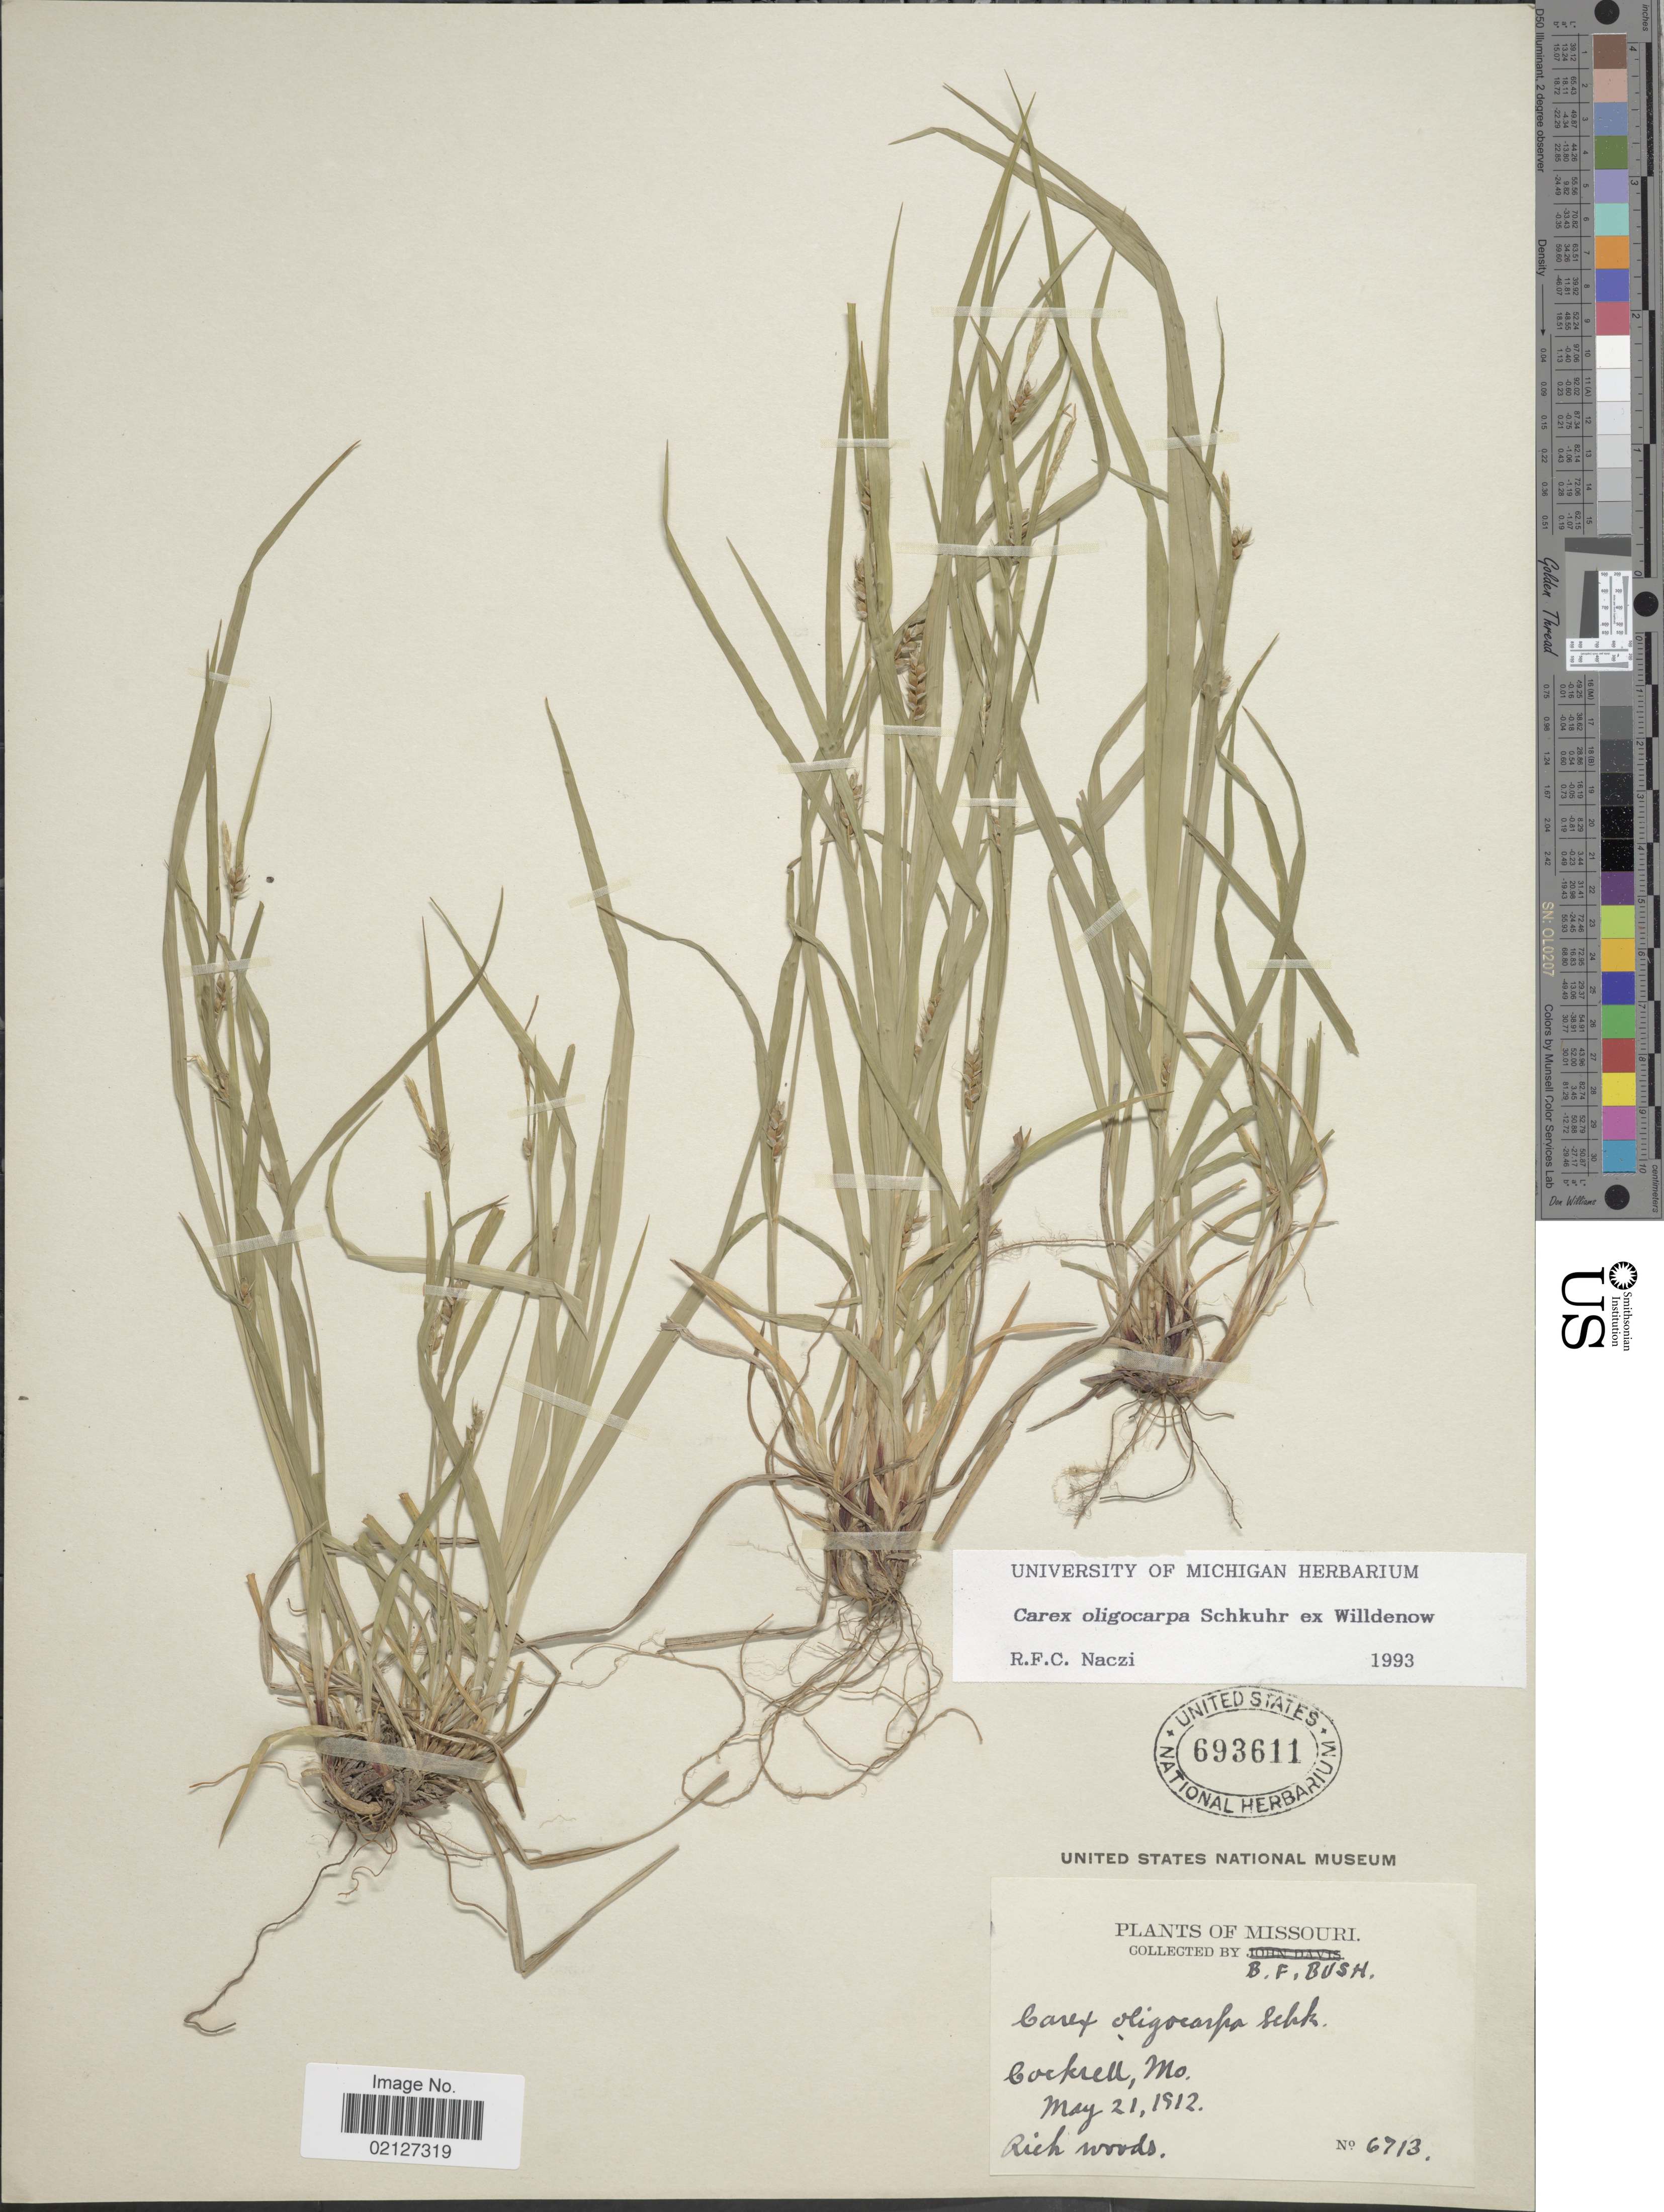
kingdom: Plantae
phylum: Tracheophyta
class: Liliopsida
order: Poales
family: Cyperaceae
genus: Carex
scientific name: Carex oligocarpa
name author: Willd.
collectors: B. F. Bush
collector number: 6713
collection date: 1912-05-21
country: United States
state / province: Missouri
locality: Cockrell, rich woods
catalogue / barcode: US 693611